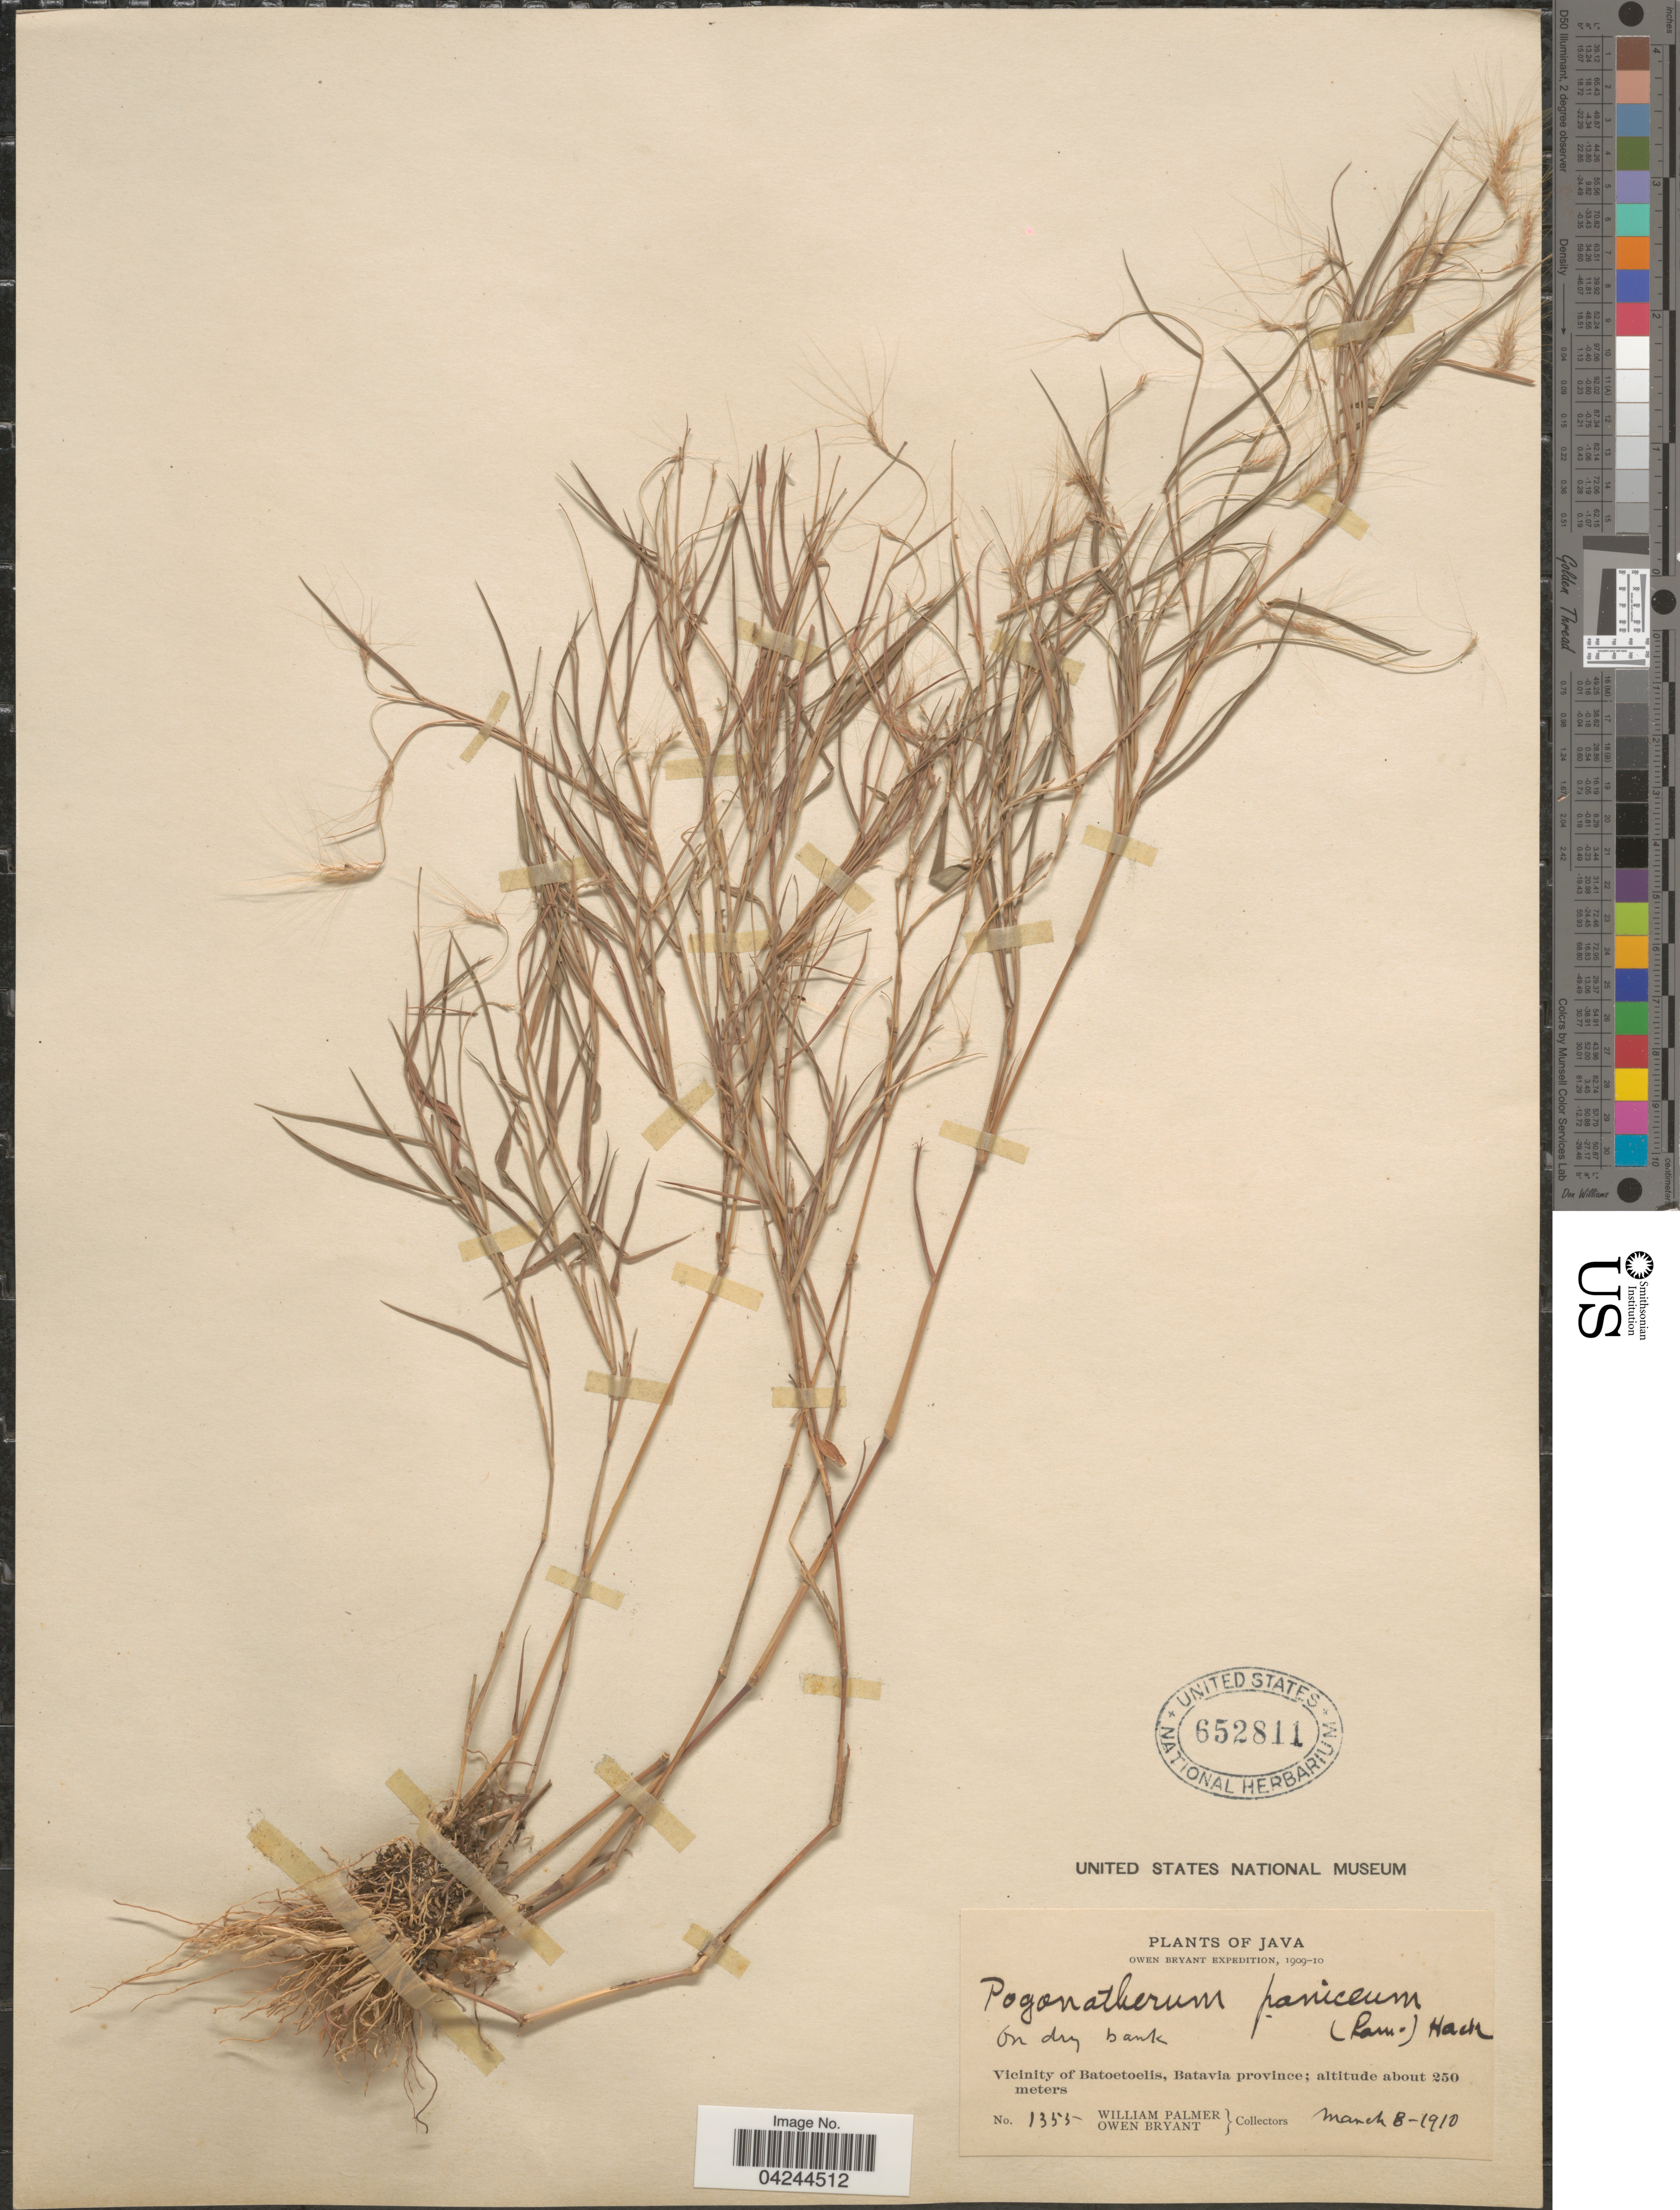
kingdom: Plantae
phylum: Tracheophyta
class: Liliopsida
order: Poales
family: Poaceae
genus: Pogonatherum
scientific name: Pogonatherum crinitum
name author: (Thunb.) Kunth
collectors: W. Palmer & O. Bryant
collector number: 1355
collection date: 1910-03-08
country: Indonesia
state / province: Java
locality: Owen Bryant Expedition, 1909-10. On dry bank. Vicinity of Batoetoelis, Batavia province.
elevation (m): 250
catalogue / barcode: US 652811